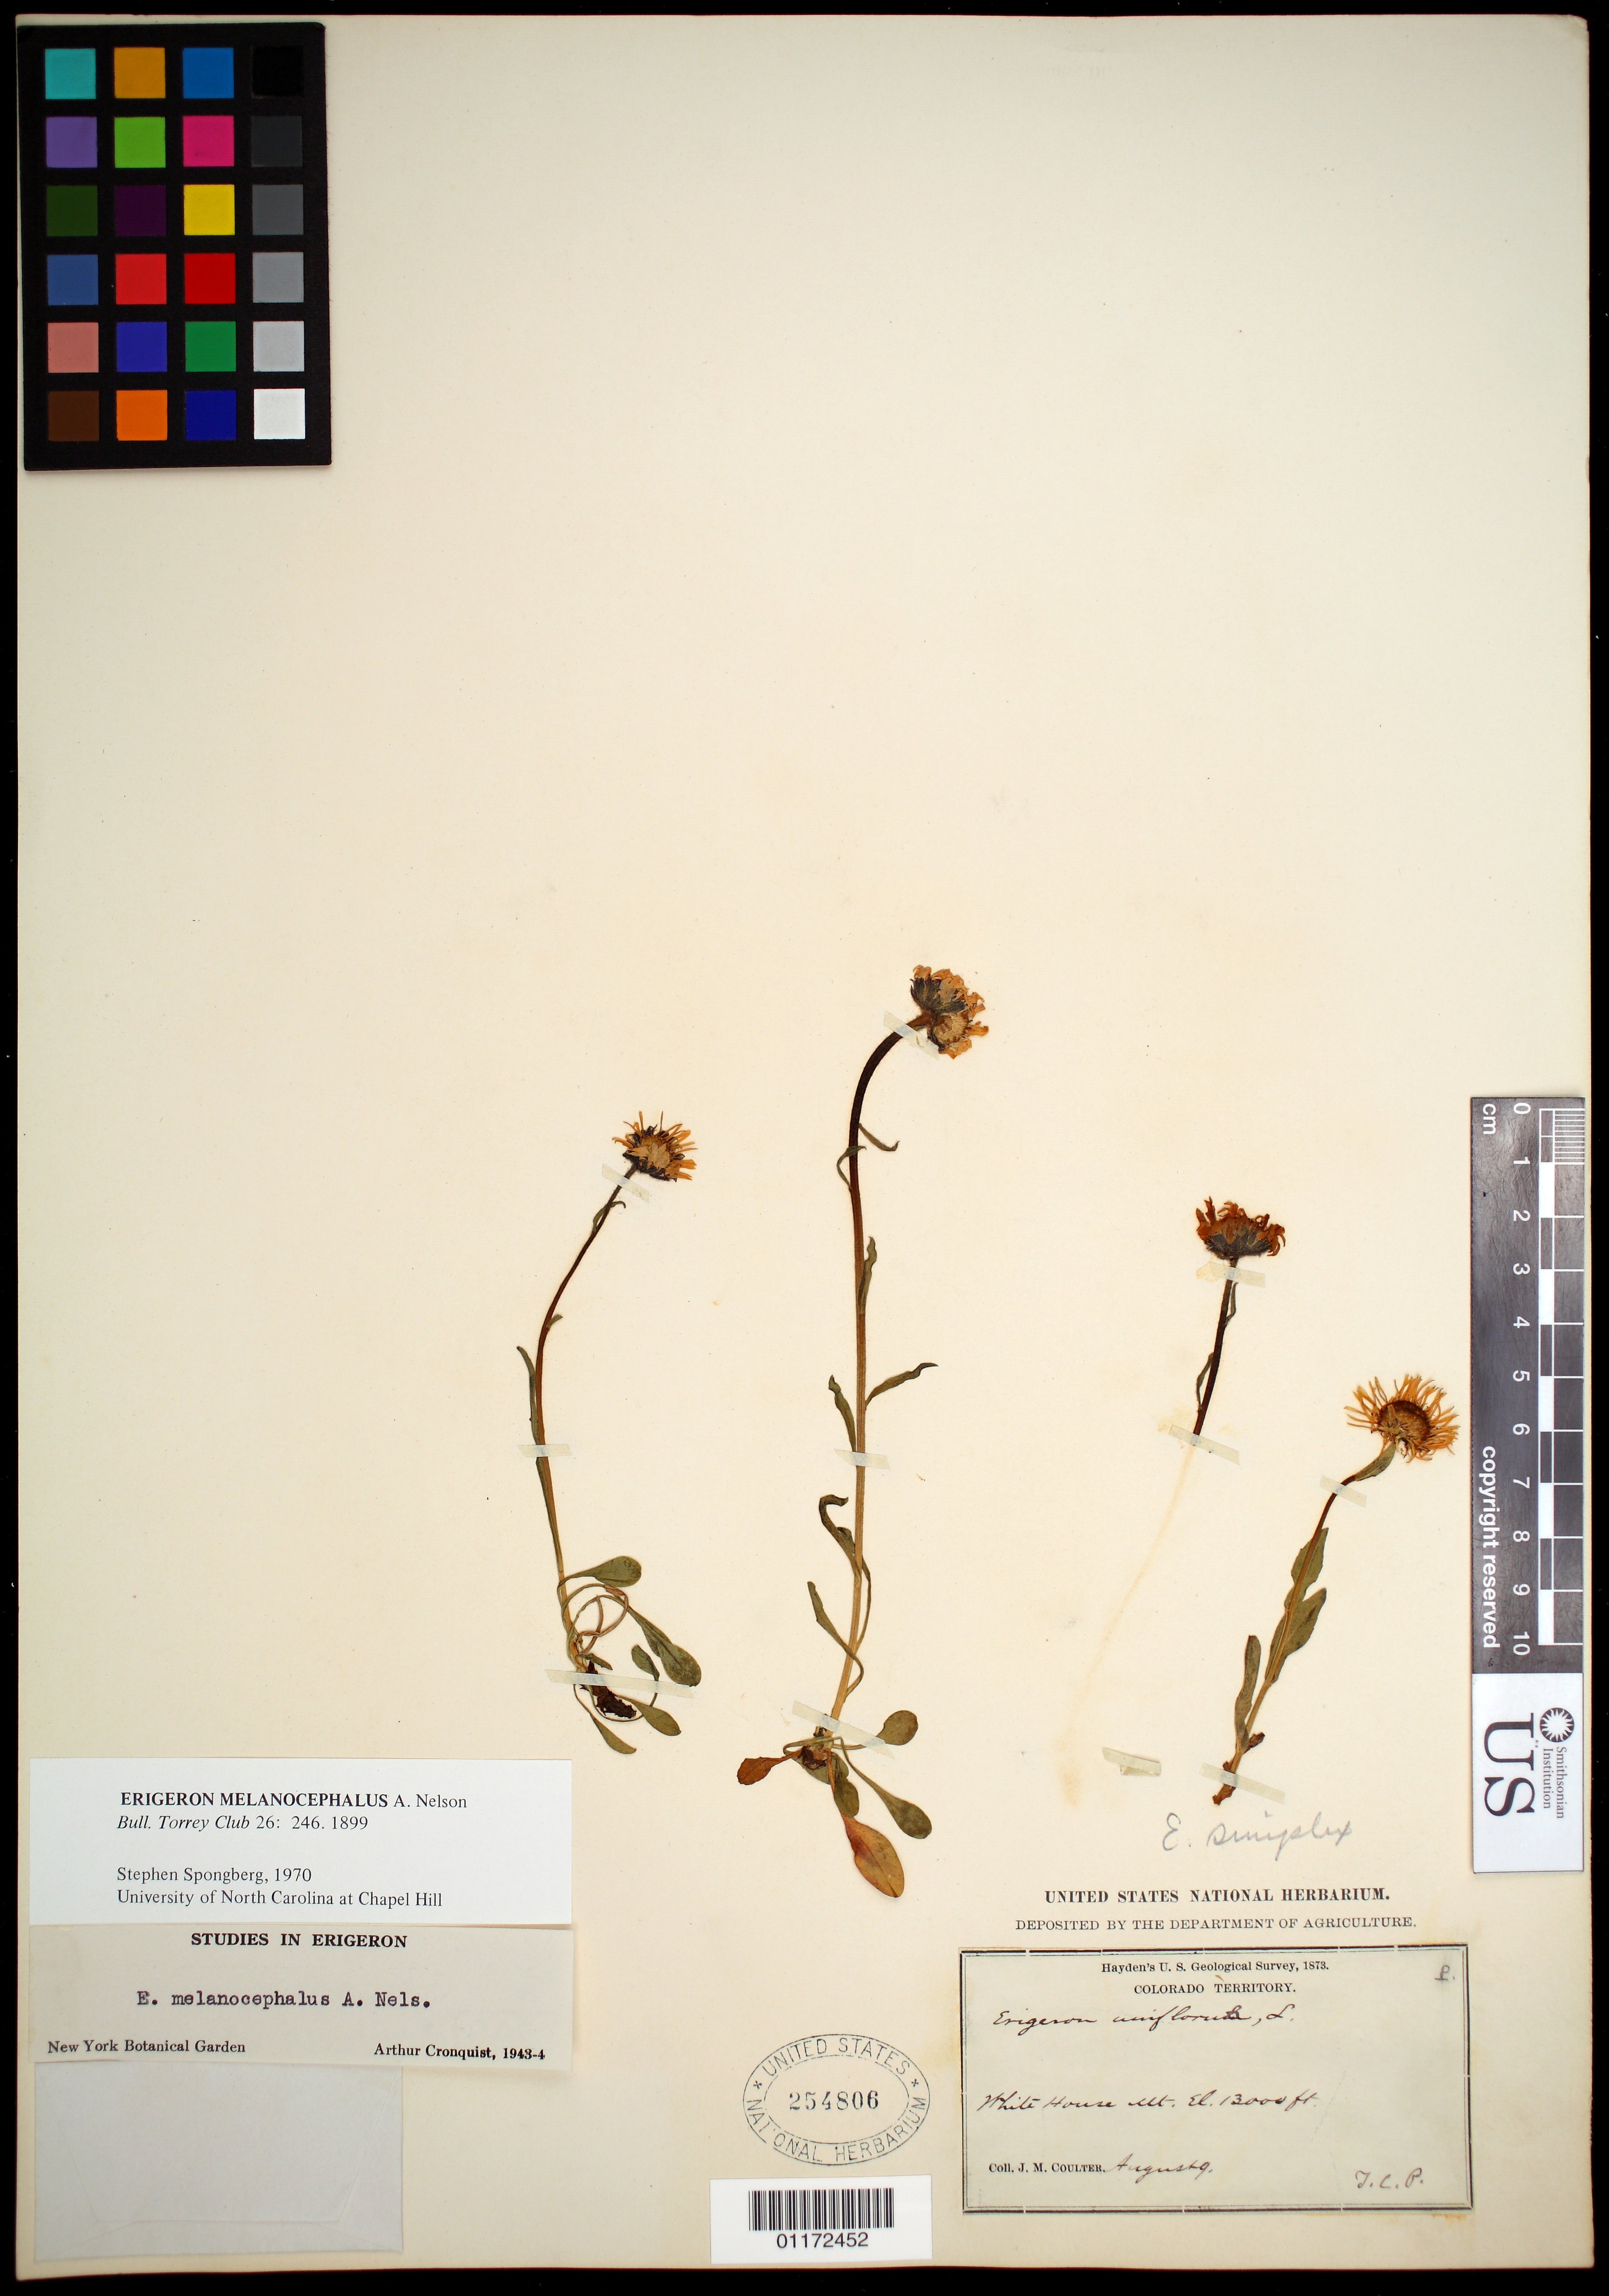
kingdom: Plantae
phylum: Tracheophyta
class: Magnoliopsida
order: Asterales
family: Asteraceae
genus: Erigeron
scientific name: Erigeron melanocephalus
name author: (A. Nelson) A. Nelson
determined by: Spongberg, S. A.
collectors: J. M. Coulter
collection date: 1873-08-09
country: United States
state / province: Colorado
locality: White House Mt.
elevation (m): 3962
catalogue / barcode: US 254806